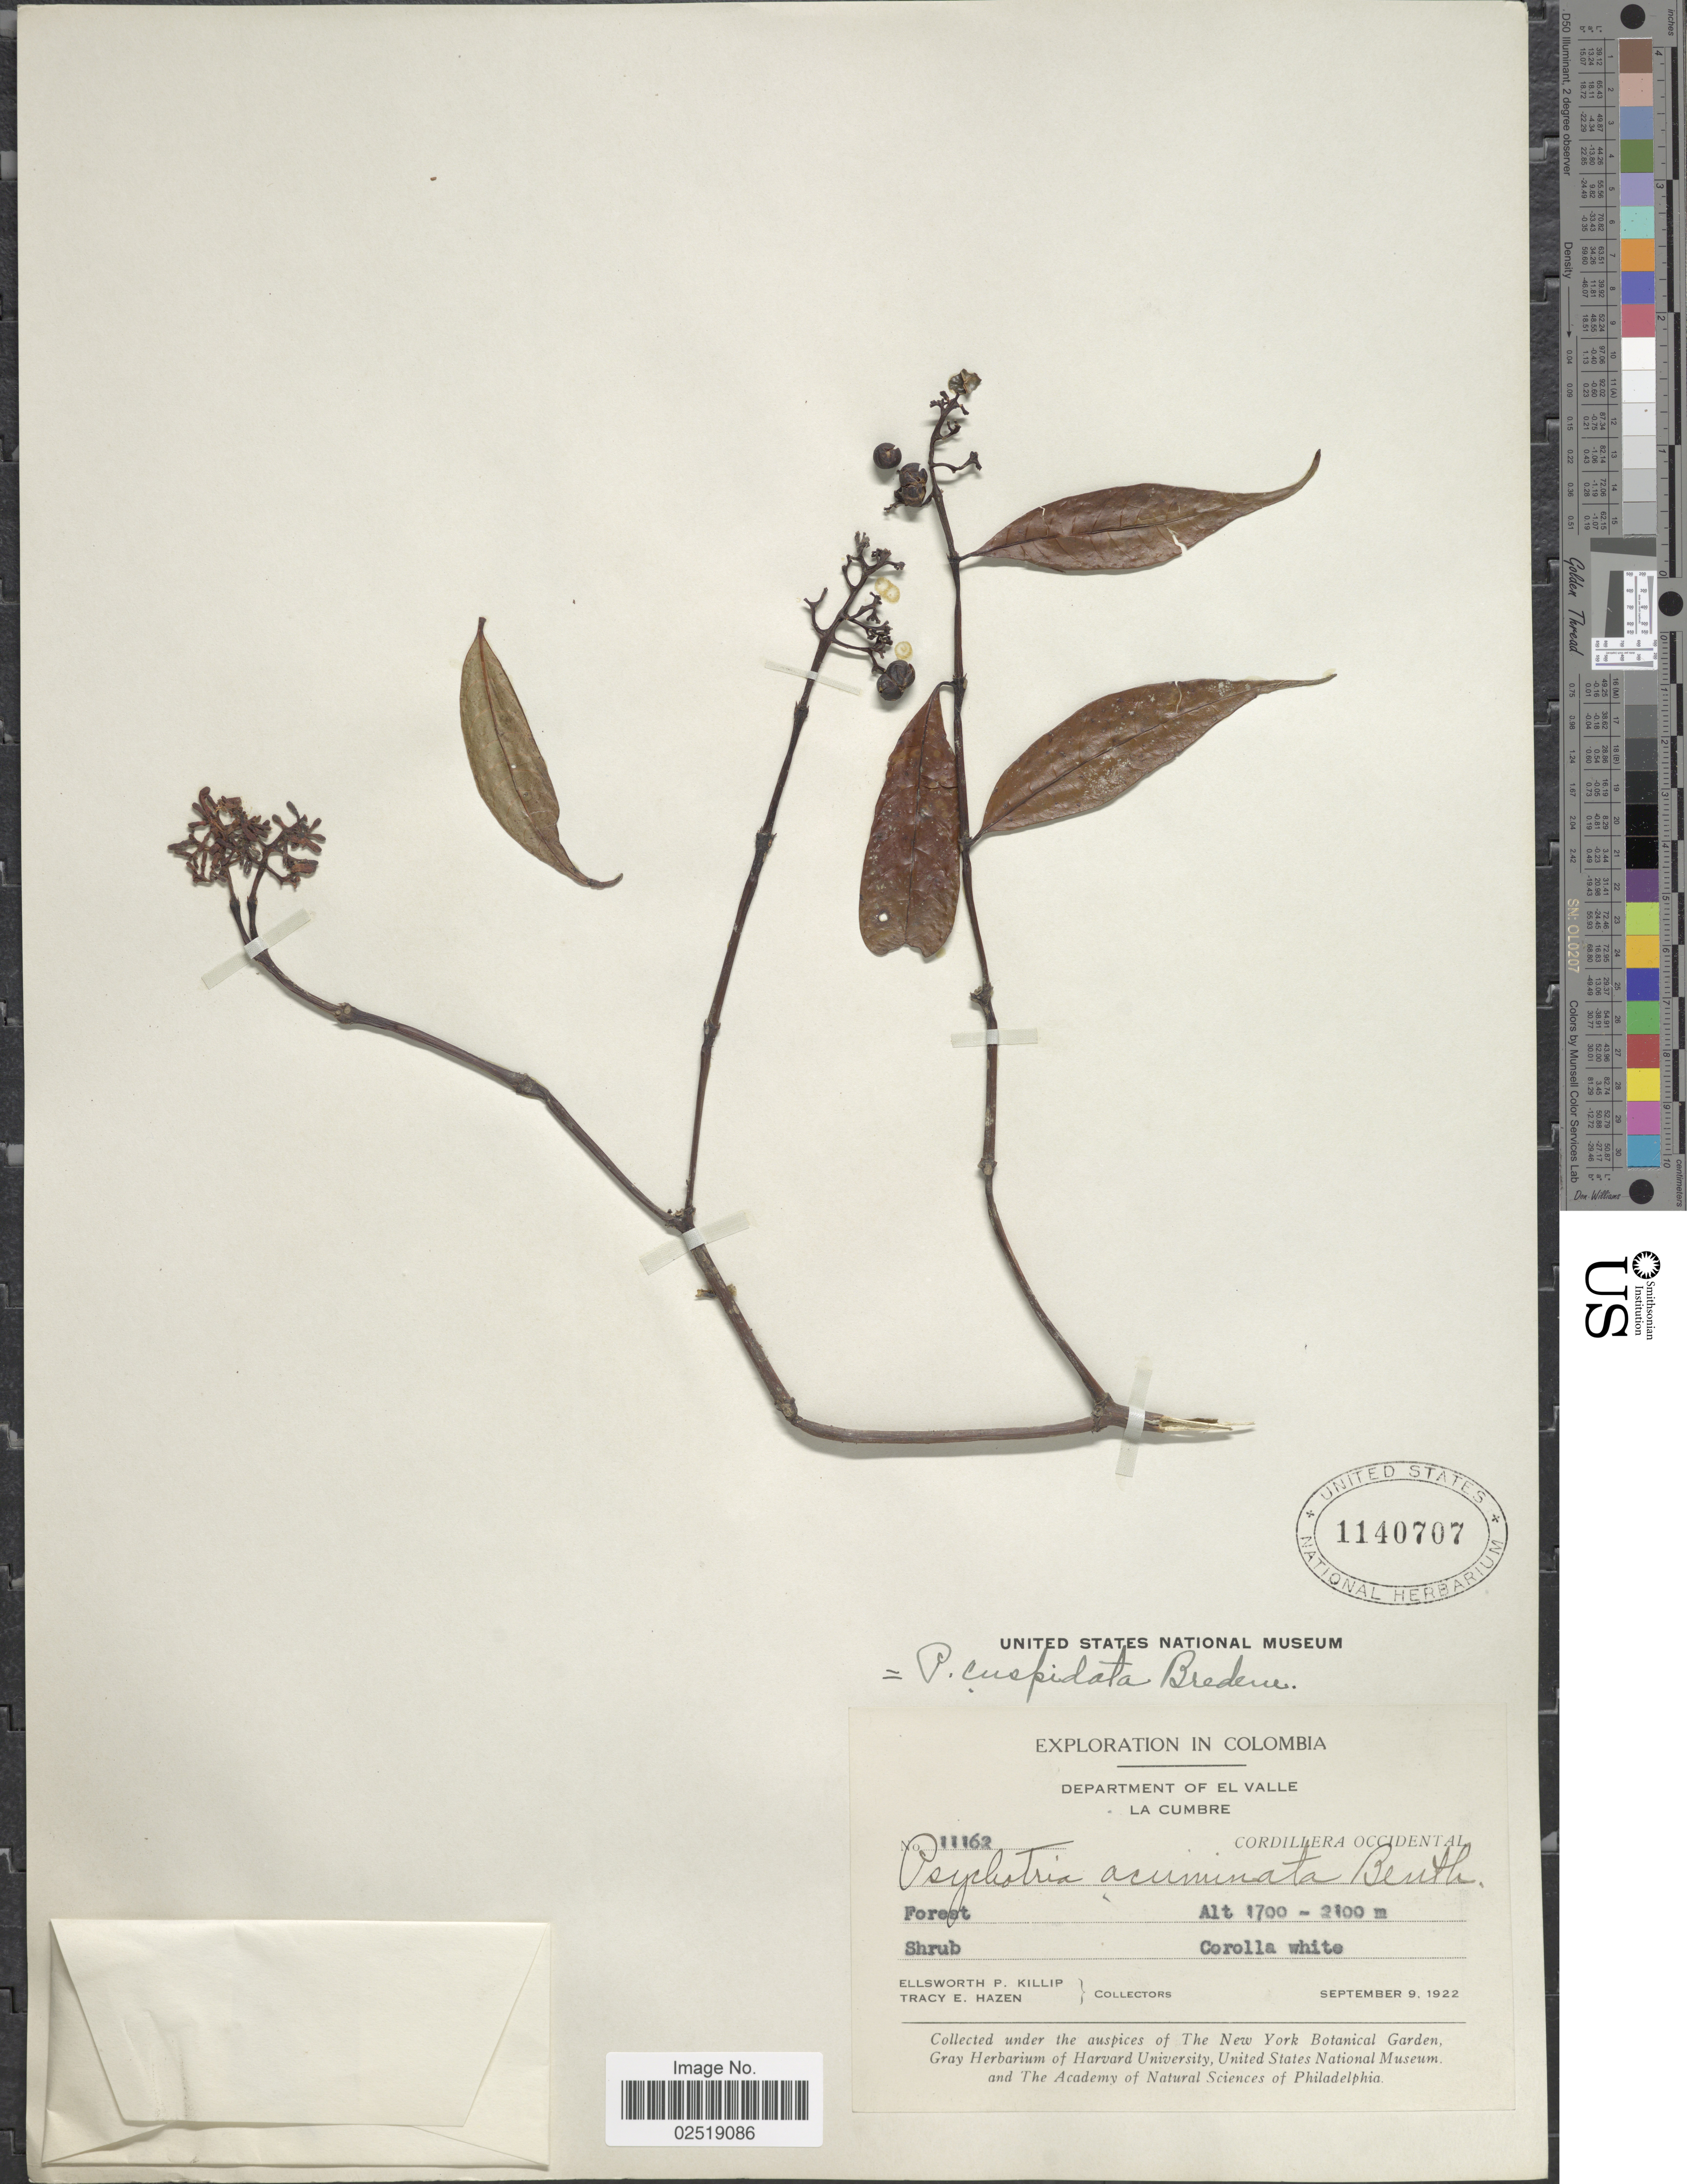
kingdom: Plantae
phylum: Tracheophyta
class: Magnoliopsida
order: Gentianales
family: Rubiaceae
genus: Psychotria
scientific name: Psychotria cuspidata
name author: Bredem. ex Schult.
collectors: E. P. Killip & T. E. Hazen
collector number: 11162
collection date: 1922-09-09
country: Colombia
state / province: Valle del Cauca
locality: Department of El Valle. La Cumbre. Cordillera Occidental. Forest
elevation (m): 1700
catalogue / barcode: US 1140707